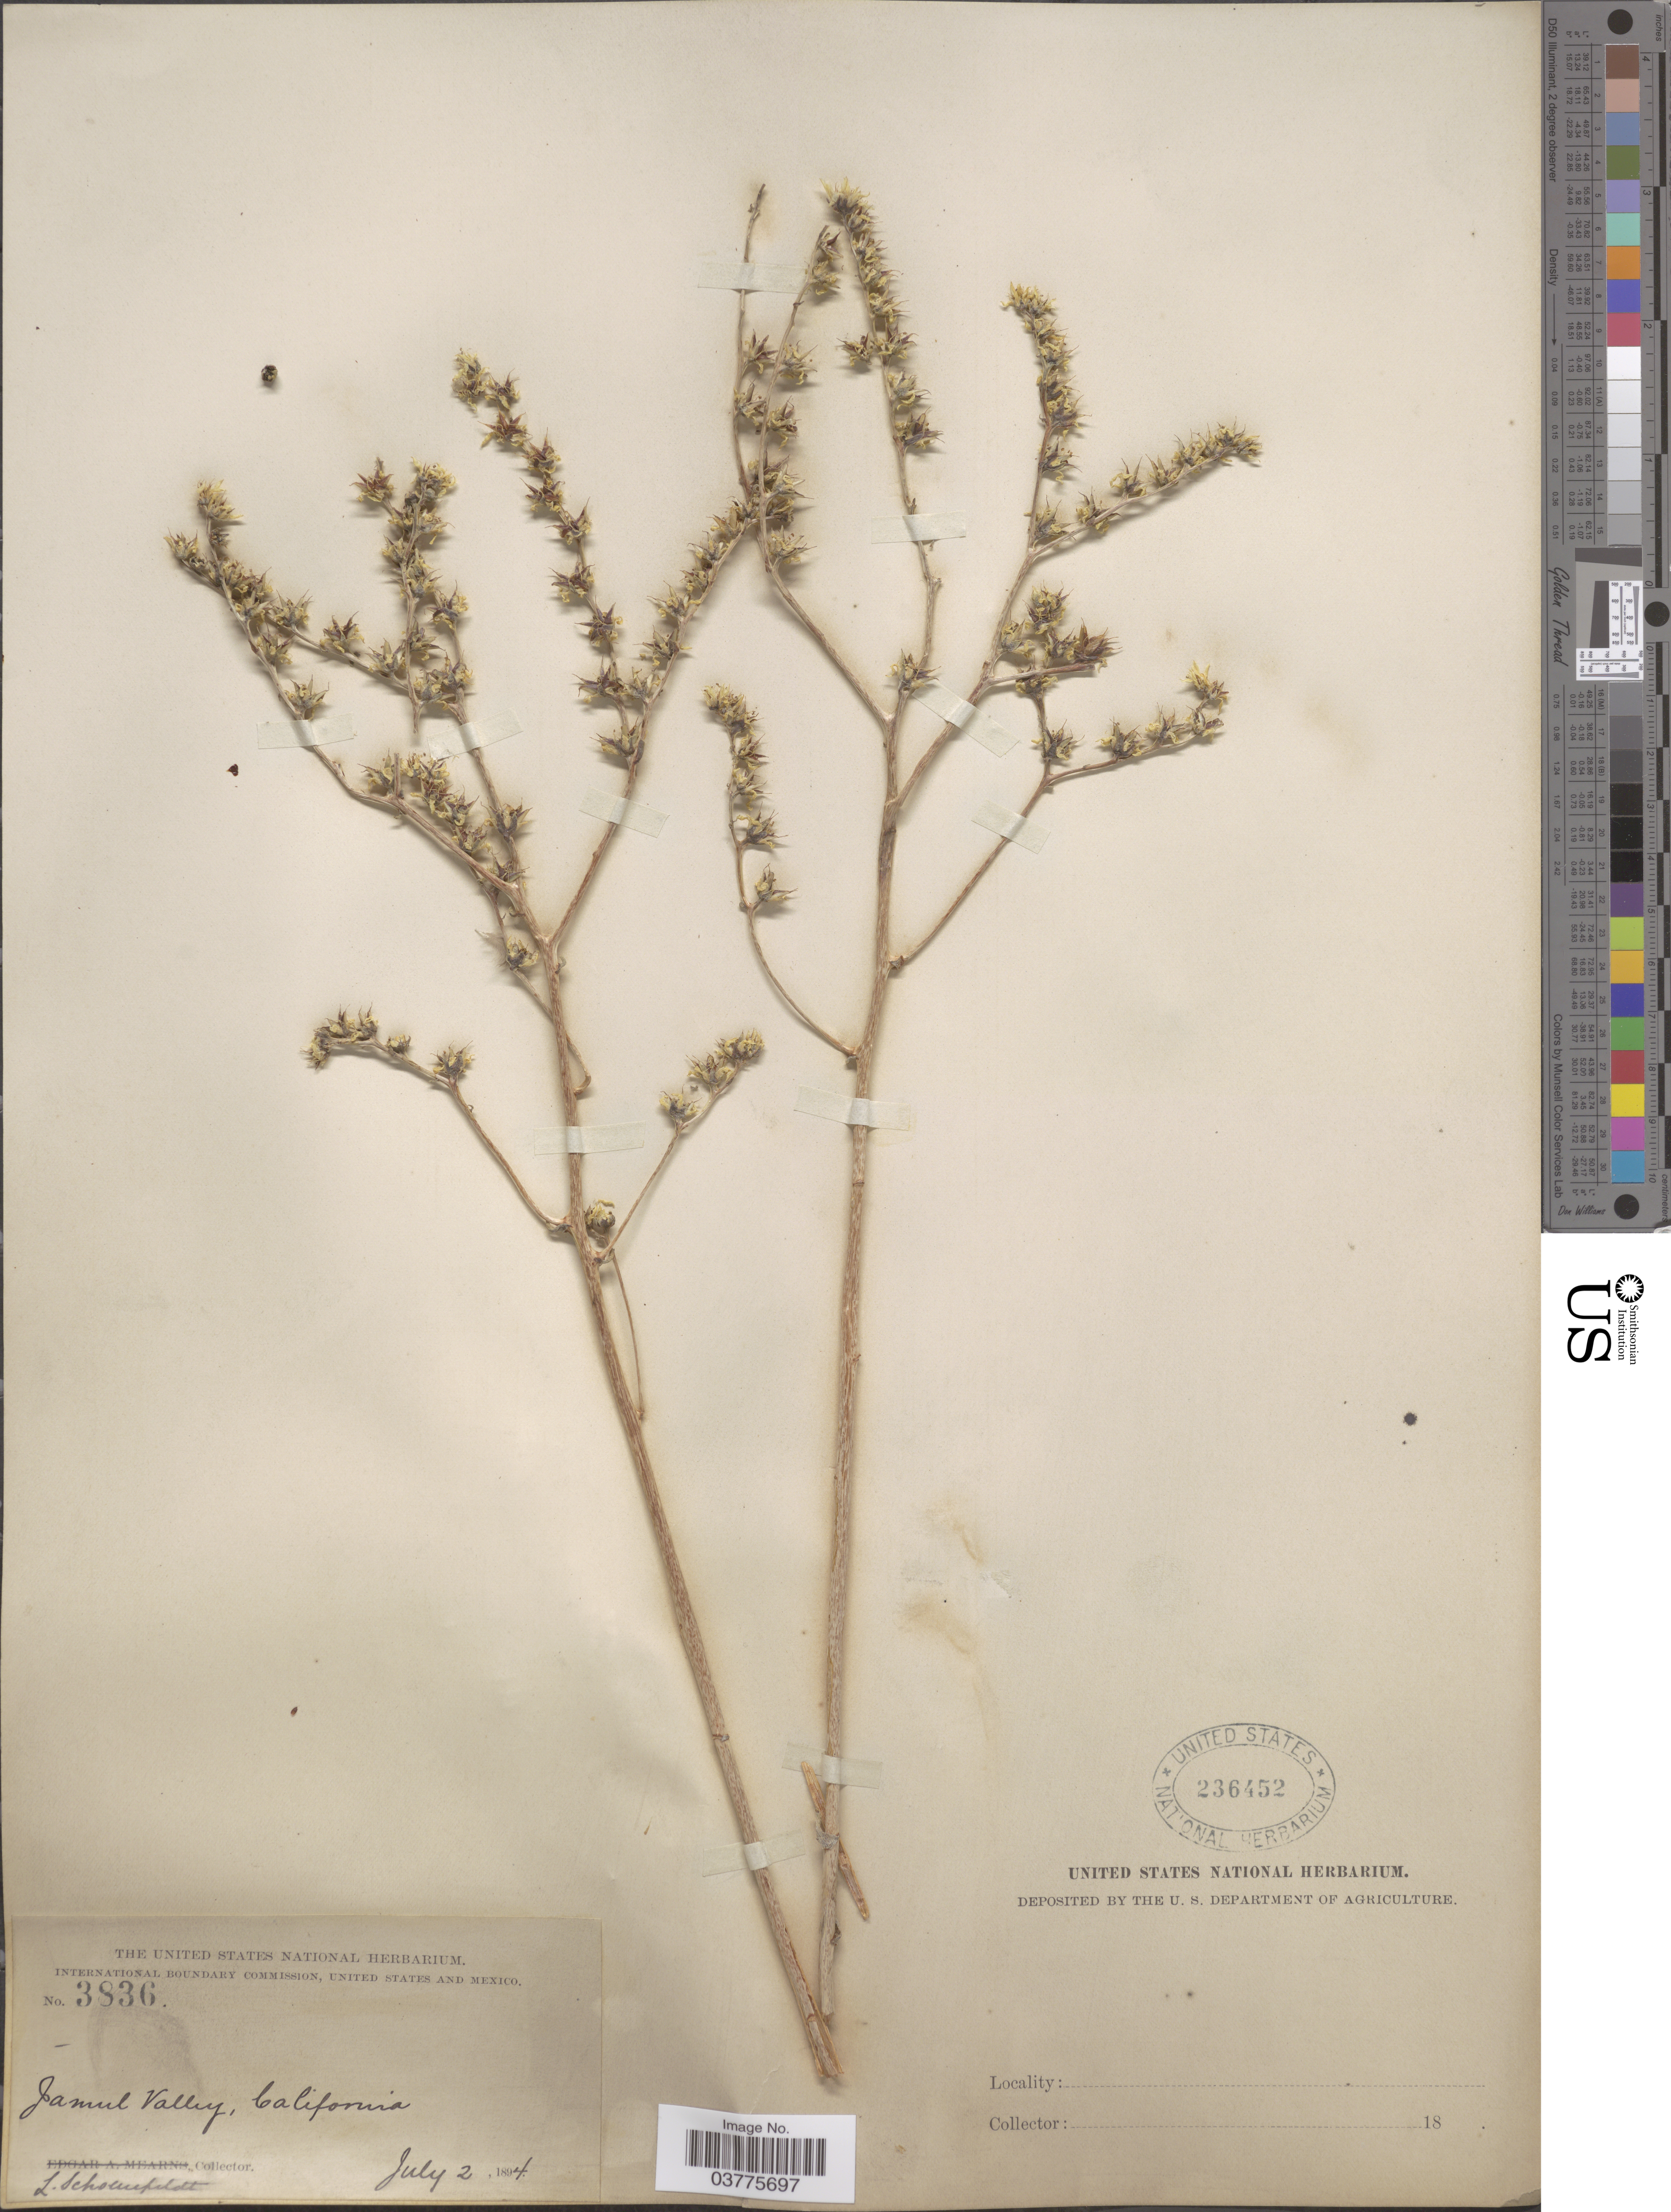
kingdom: Plantae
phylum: Tracheophyta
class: Magnoliopsida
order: Saxifragales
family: Crassulaceae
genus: Dudleya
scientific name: Dudleya edulis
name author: (Nutt.) Moran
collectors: L. Schounfeldt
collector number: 3836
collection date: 1894-07-02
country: United States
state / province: California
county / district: San Diego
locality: Jamul Valley.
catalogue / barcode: US 236452